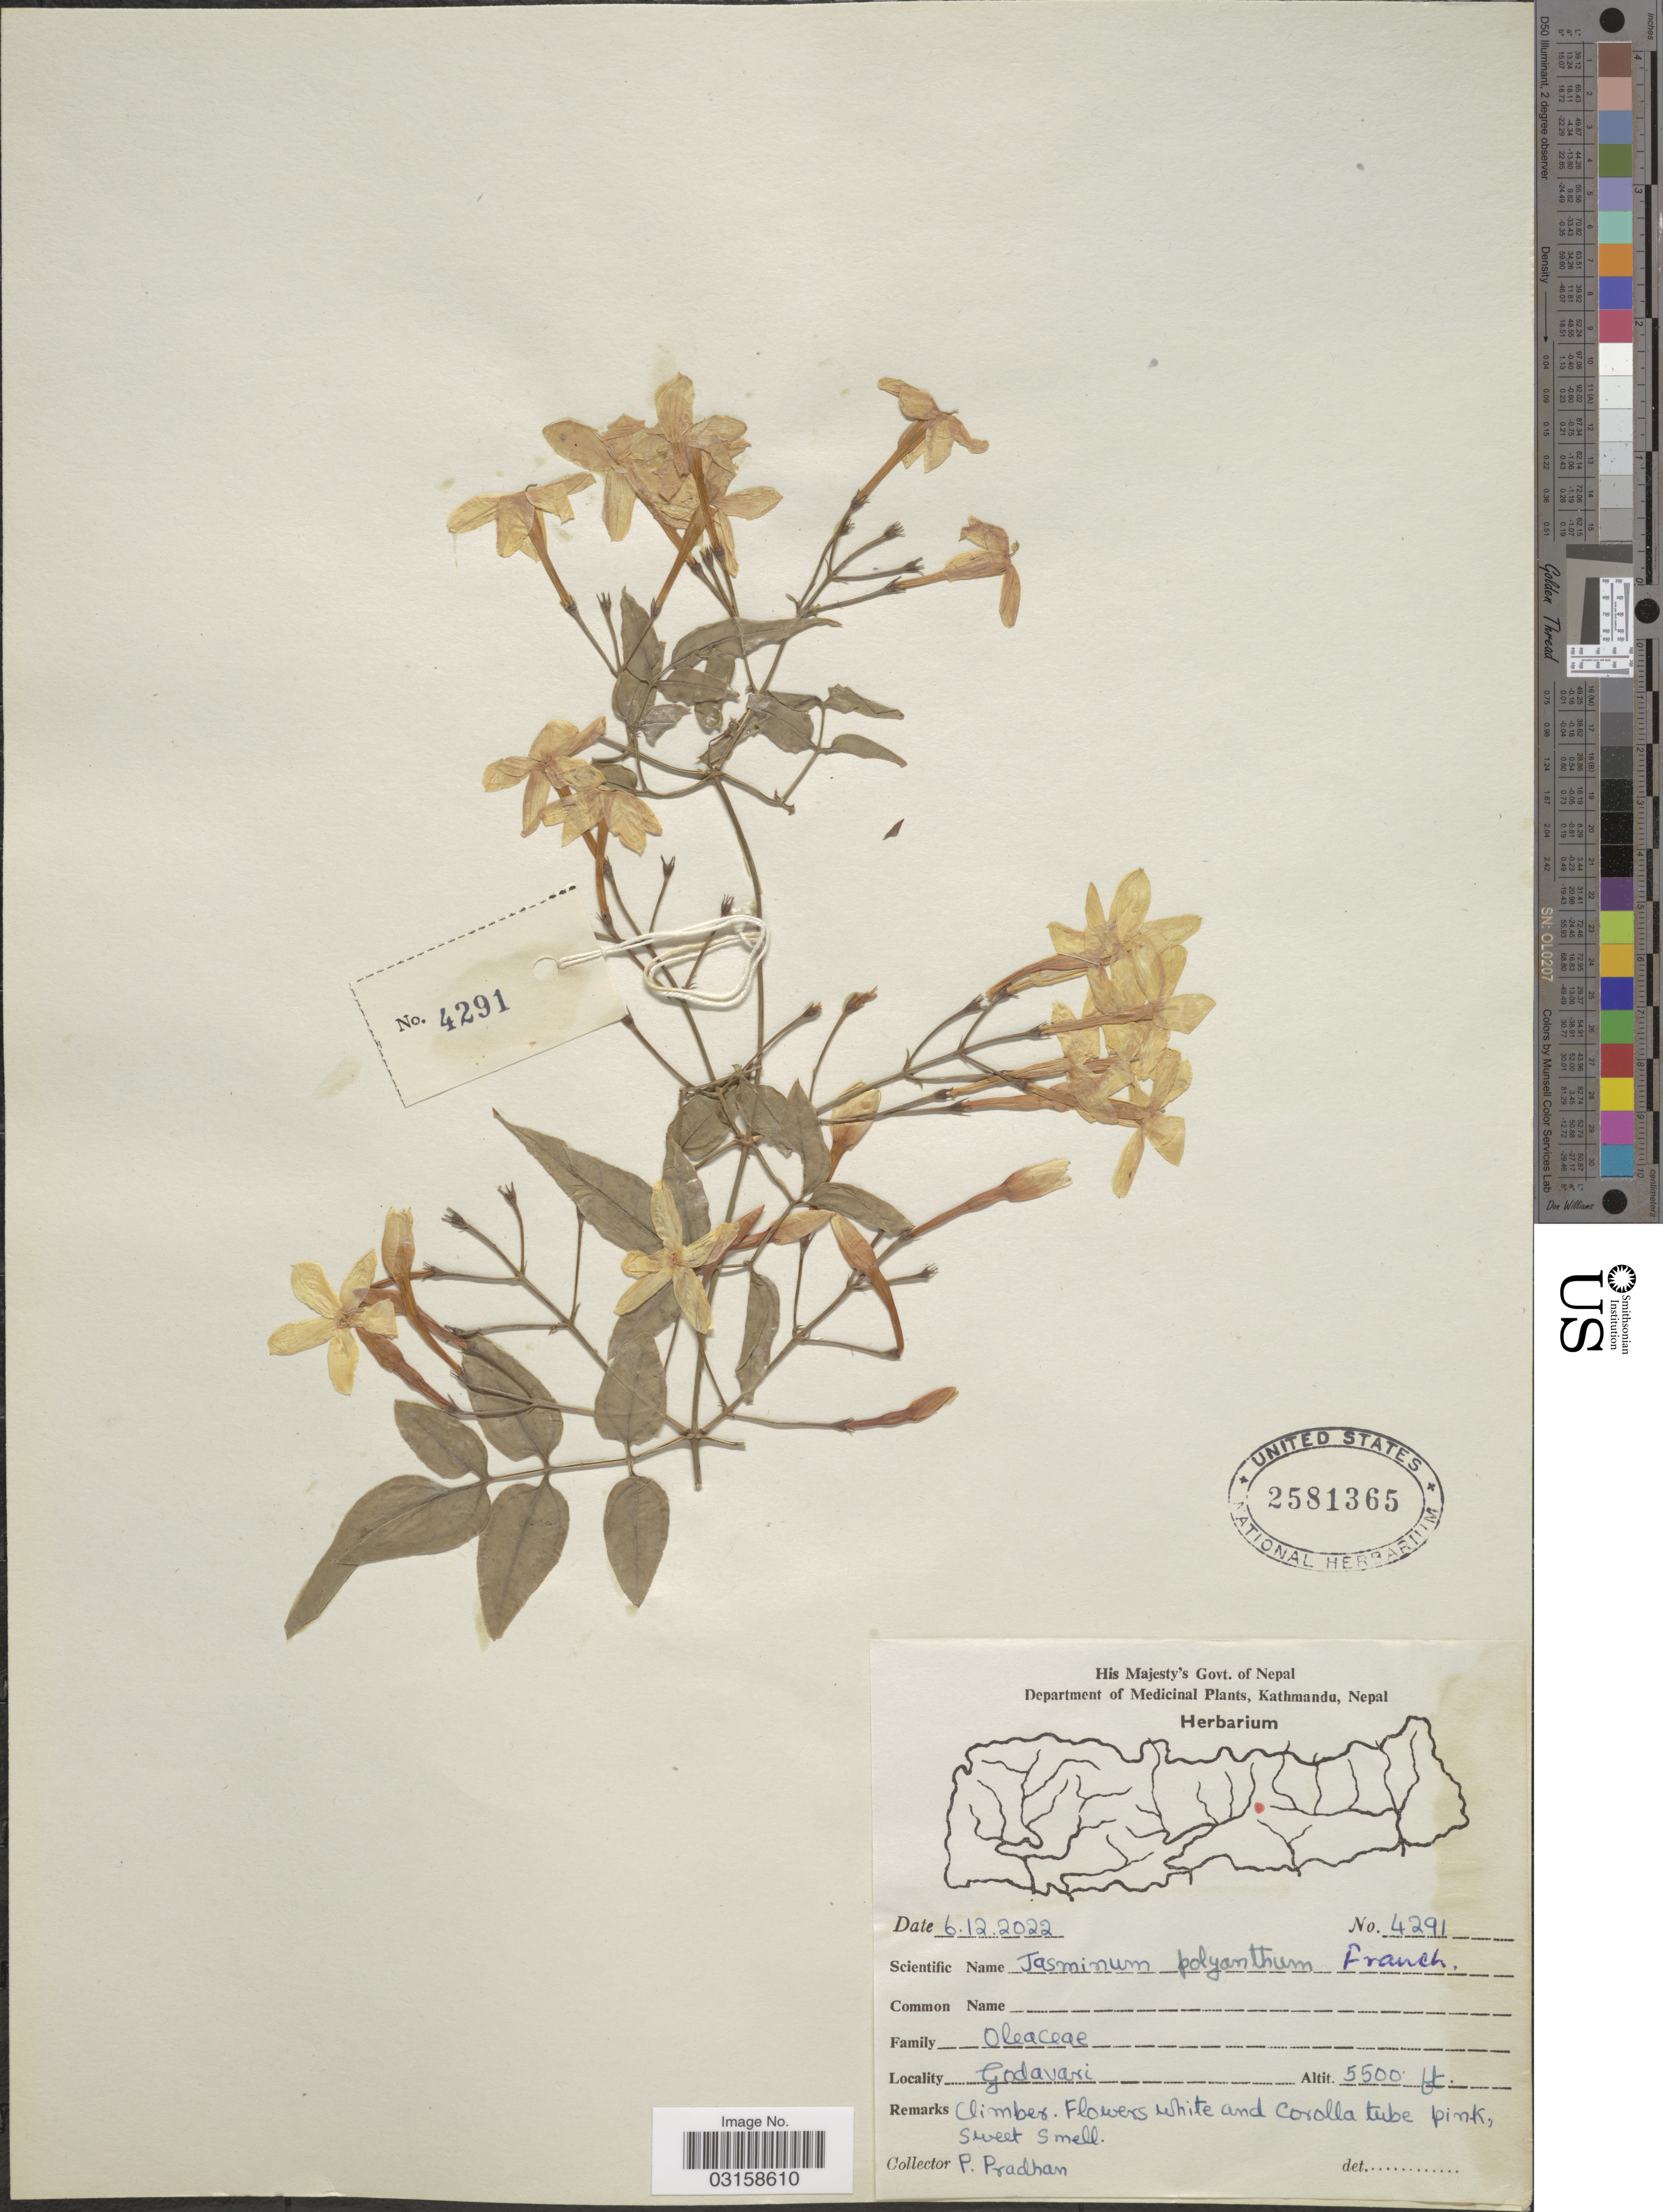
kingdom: Plantae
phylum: Tracheophyta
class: Magnoliopsida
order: Lamiales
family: Oleaceae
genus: Jasminum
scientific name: Jasminum polyanthum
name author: Franch.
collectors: P. Pradhan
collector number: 4291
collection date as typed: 6.12.2022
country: Nepal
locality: Godavari.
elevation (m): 1676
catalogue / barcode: US 2581365